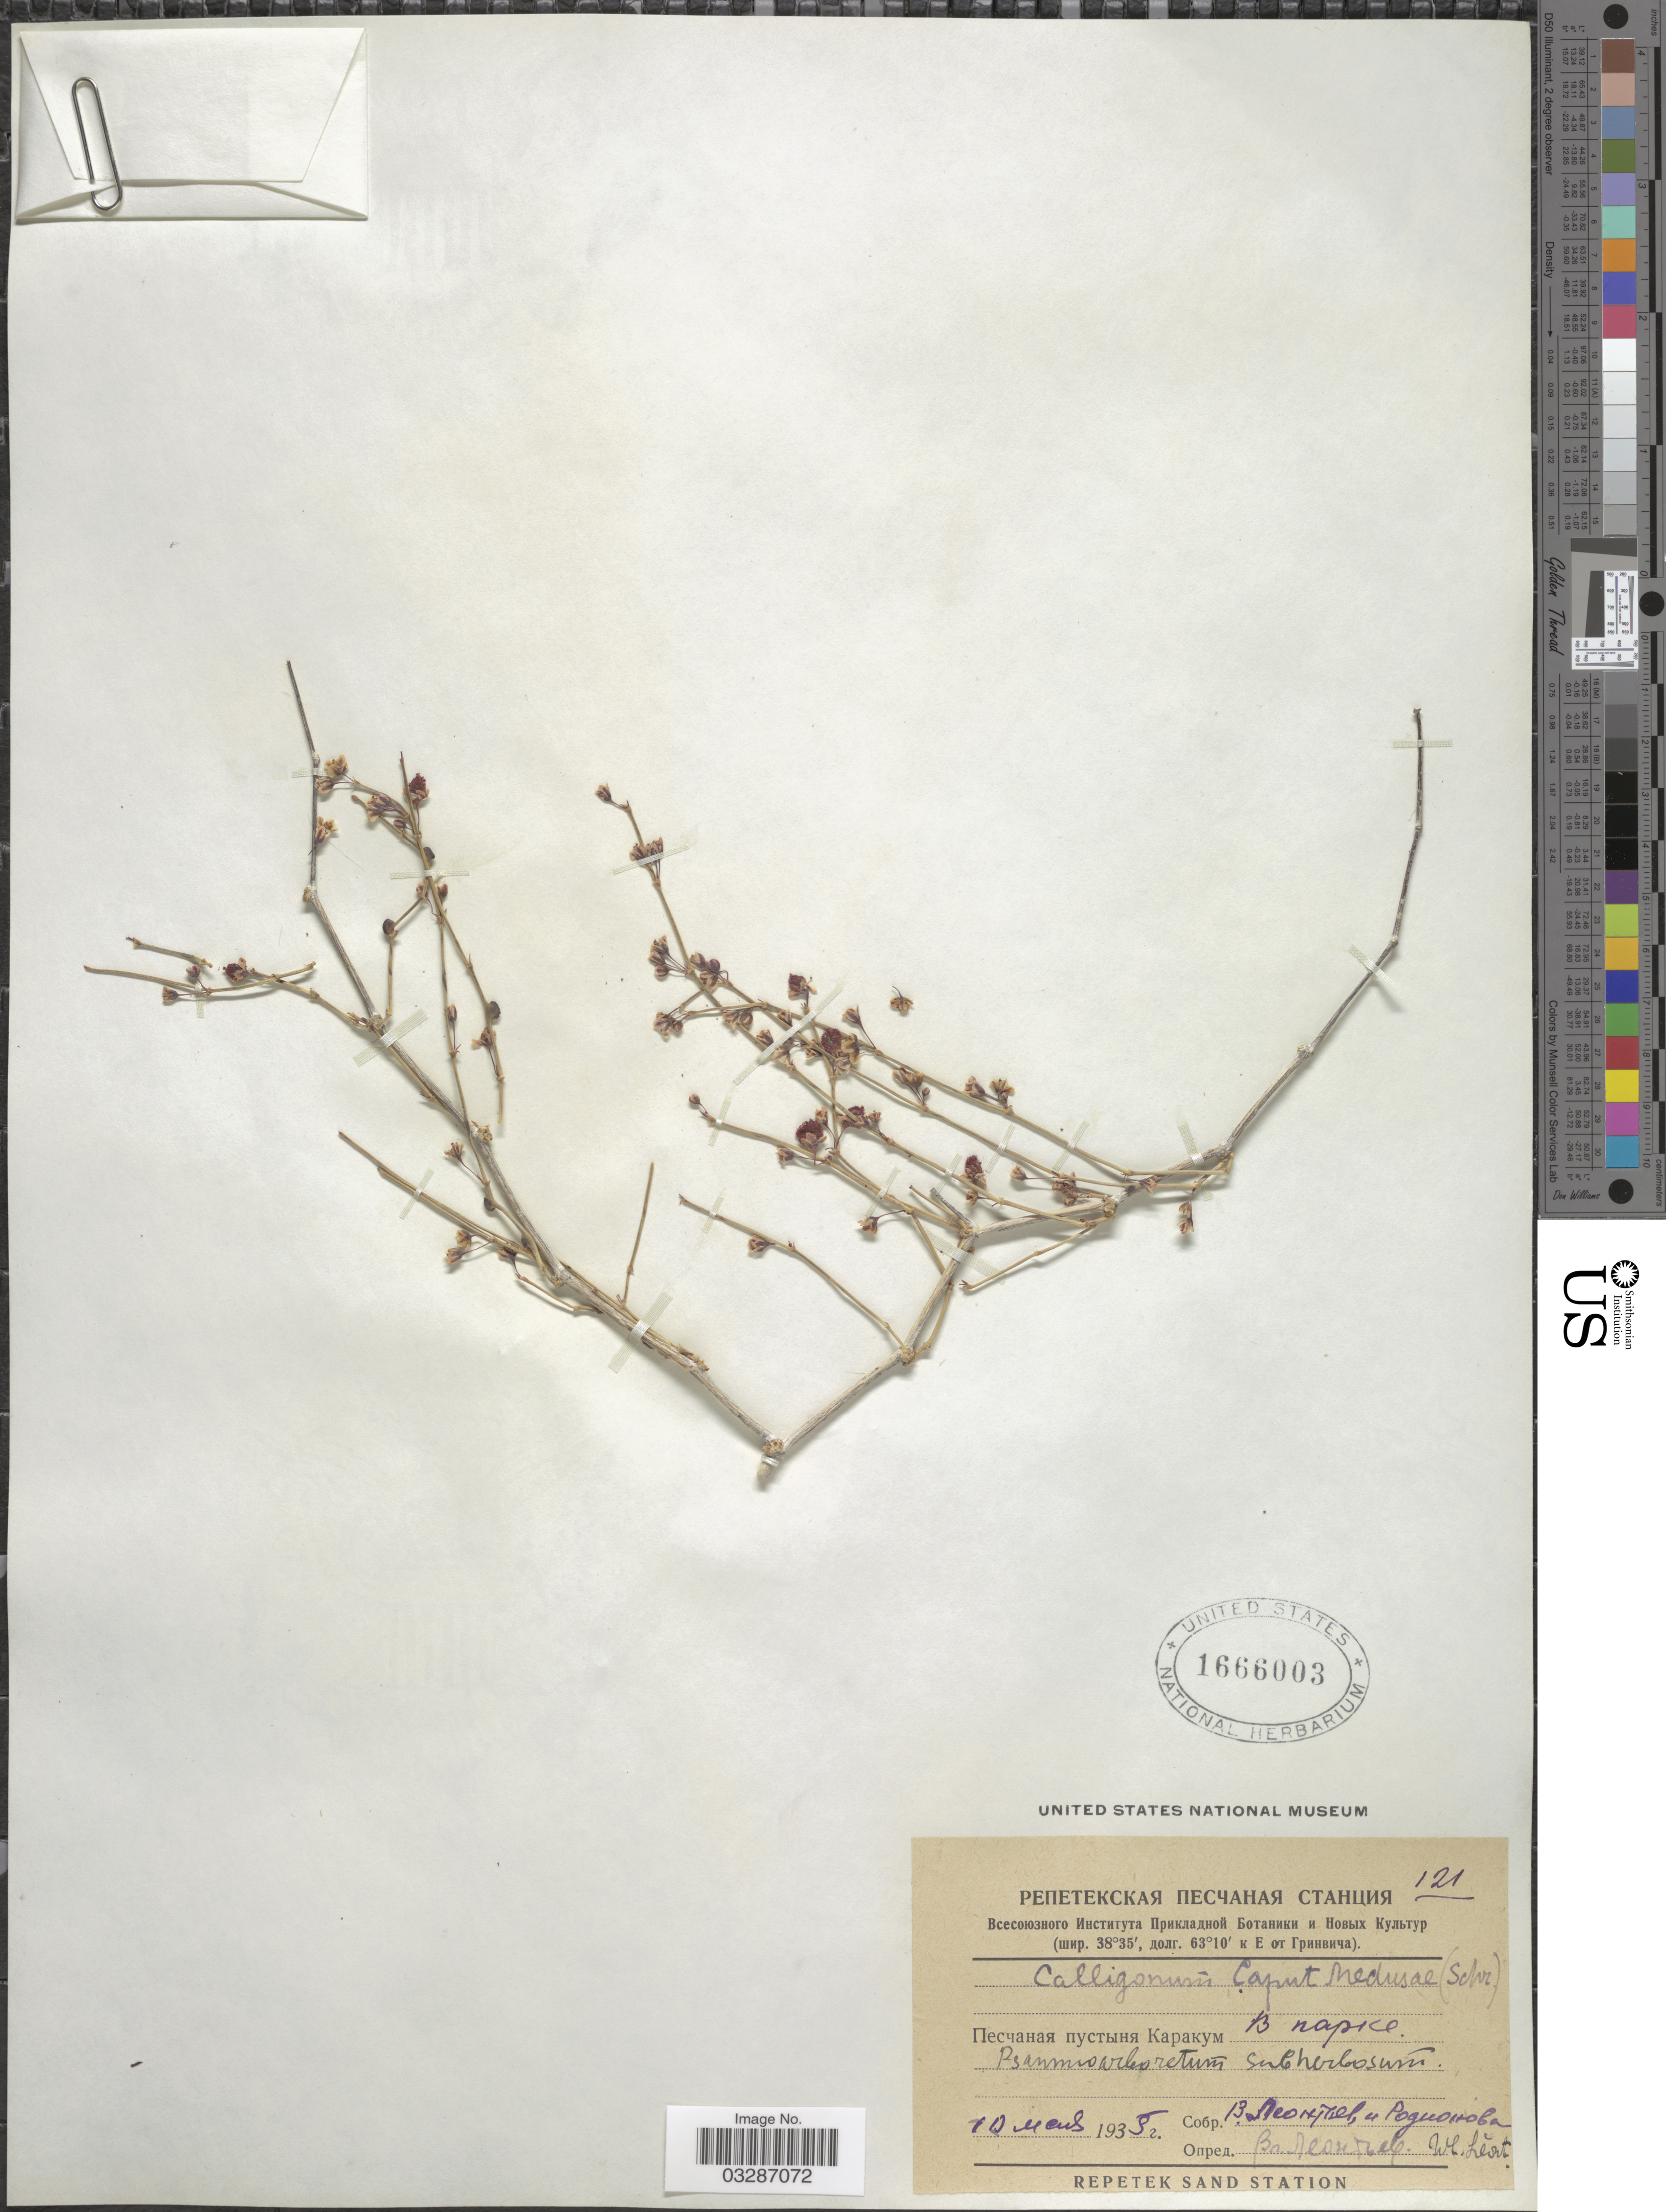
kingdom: Plantae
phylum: Tracheophyta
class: Magnoliopsida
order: Caryophyllales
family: Polygonaceae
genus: Calligonum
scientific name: Calligonum caput-medusae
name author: Schrenk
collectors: V. Leontev & Rodionowa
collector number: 121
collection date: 1935-05-10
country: Turkmenistan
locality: Karakum Desert, Repetek Station.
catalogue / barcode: US 1666003